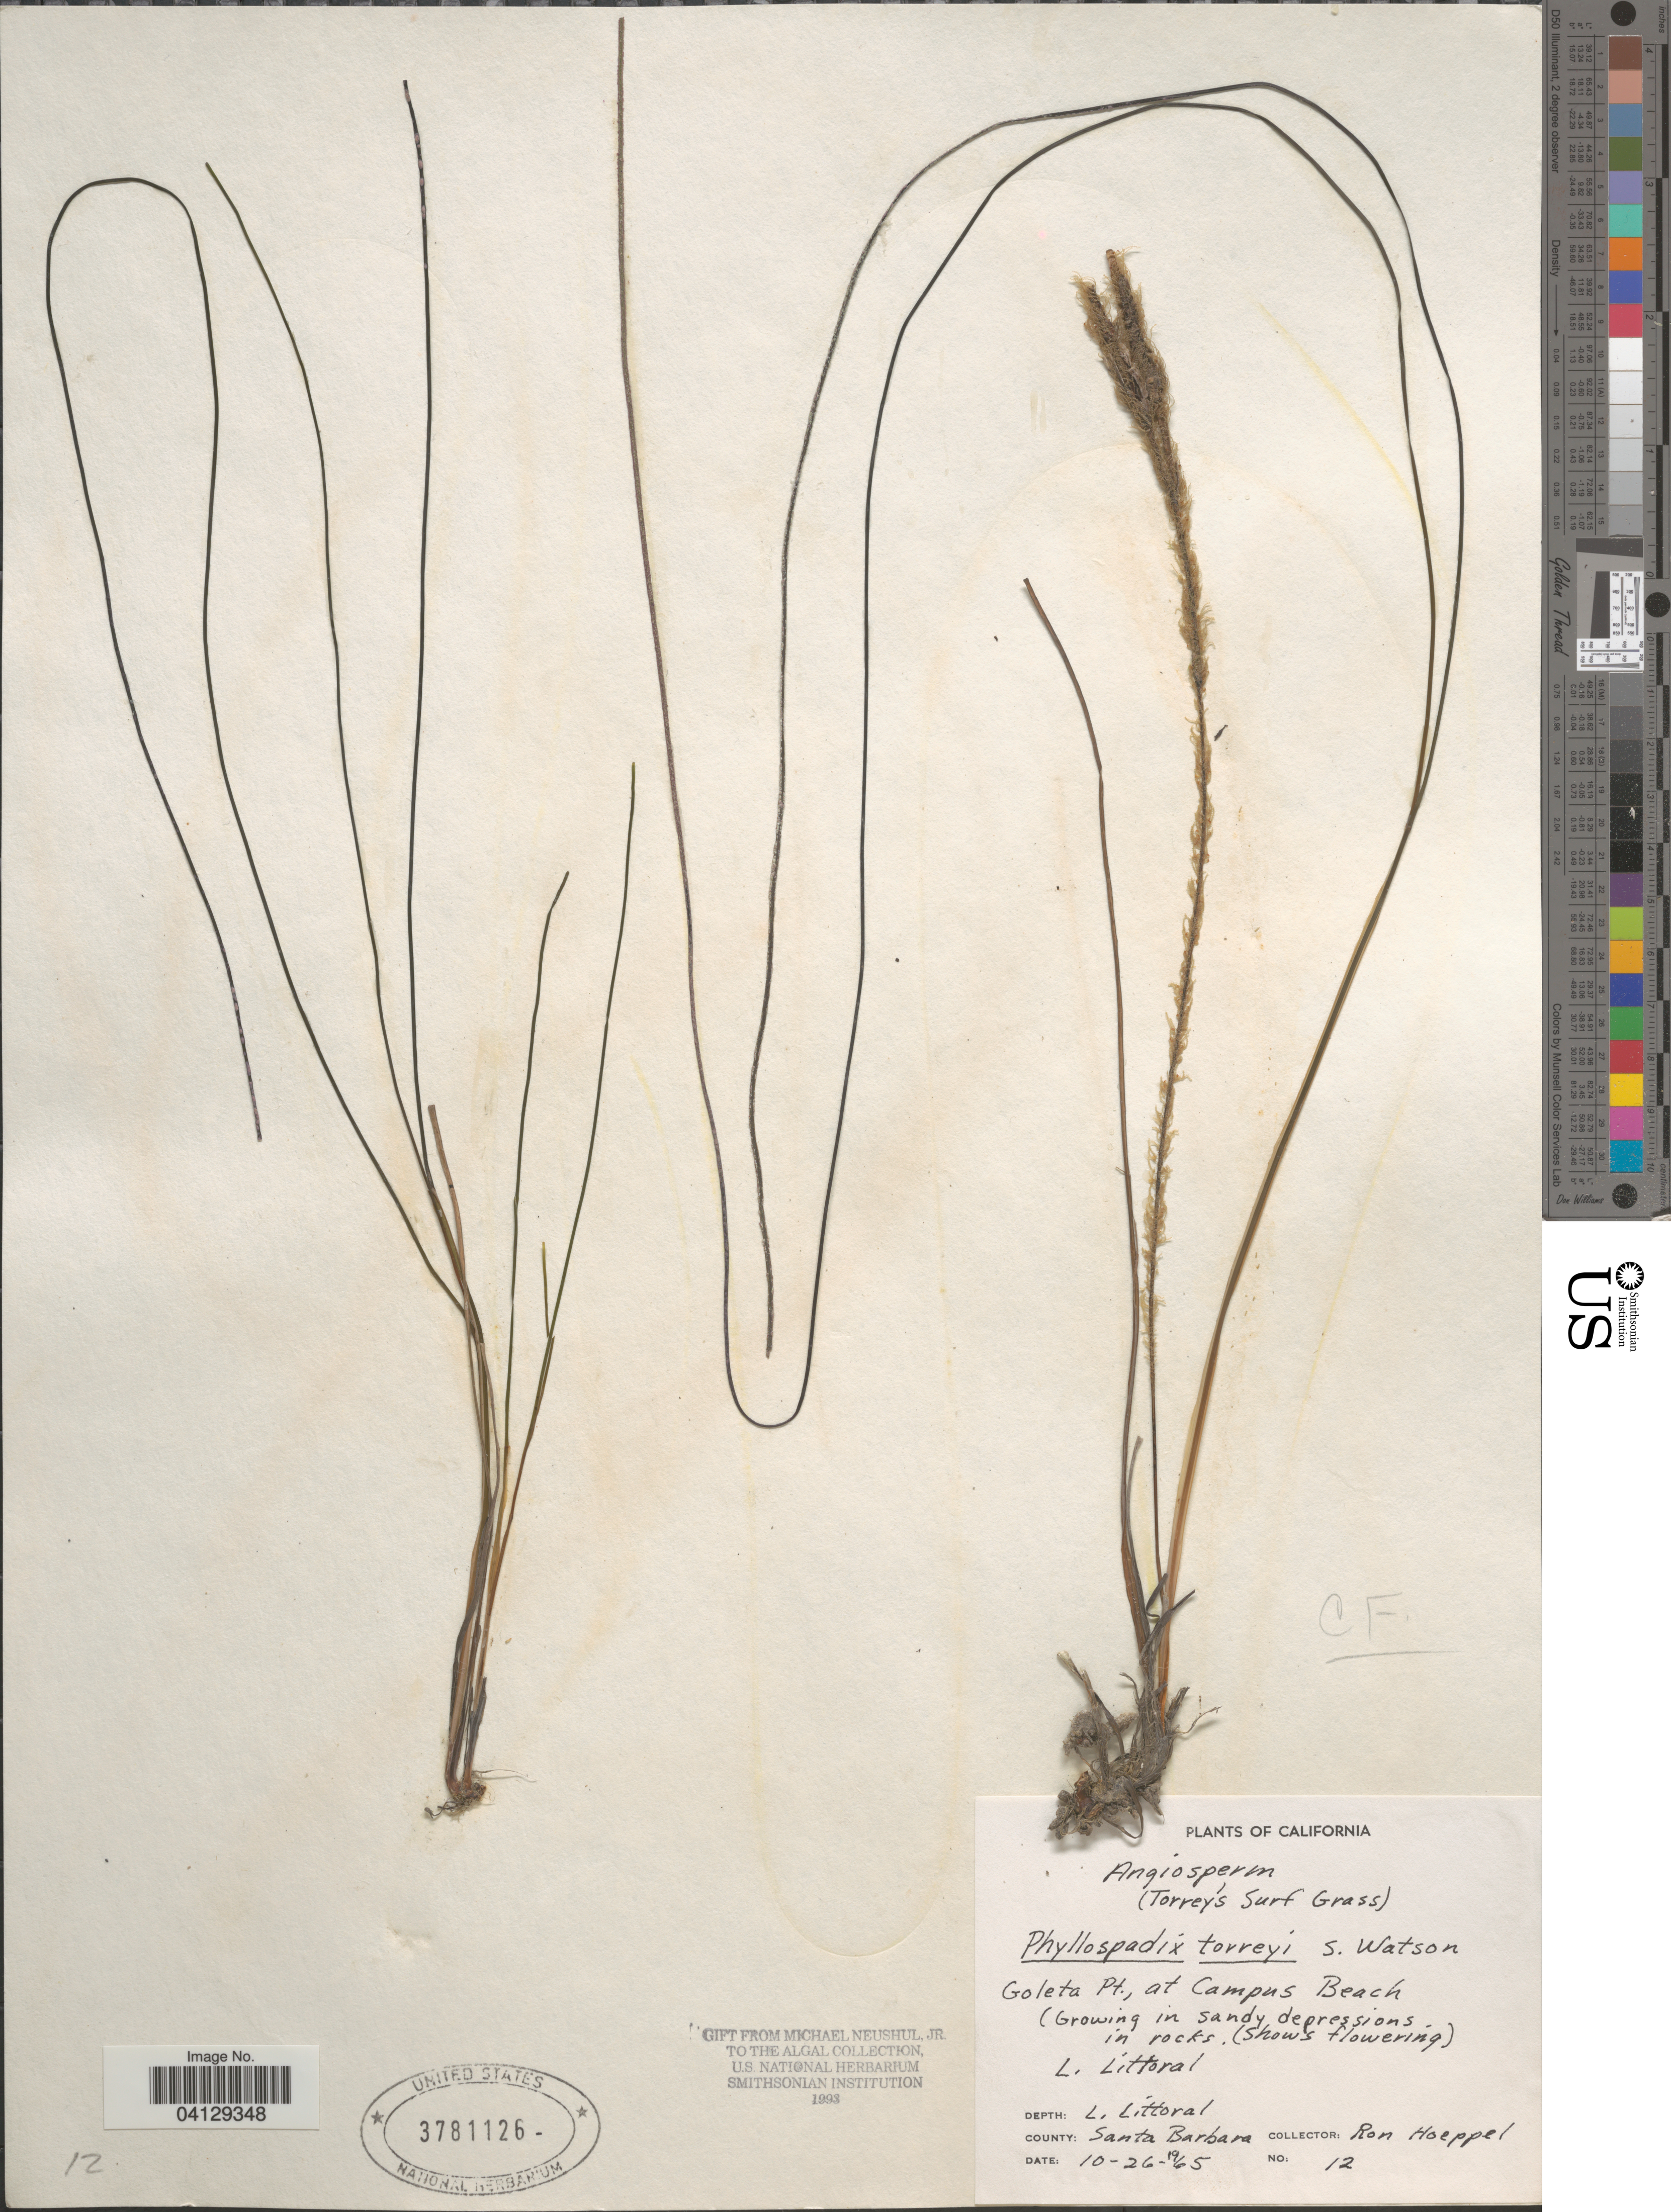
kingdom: Plantae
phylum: Tracheophyta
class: Liliopsida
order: Alismatales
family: Zosteraceae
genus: Phyllospadix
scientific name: Phyllospadix torreyi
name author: S. Watson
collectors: R. Hoeppel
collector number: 12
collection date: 1965-10-26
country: United States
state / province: California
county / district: Santa Barbara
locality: Goleta Pt., at Campus Beach. L. Littoral. County: Santa Barbara.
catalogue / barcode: US 3781126